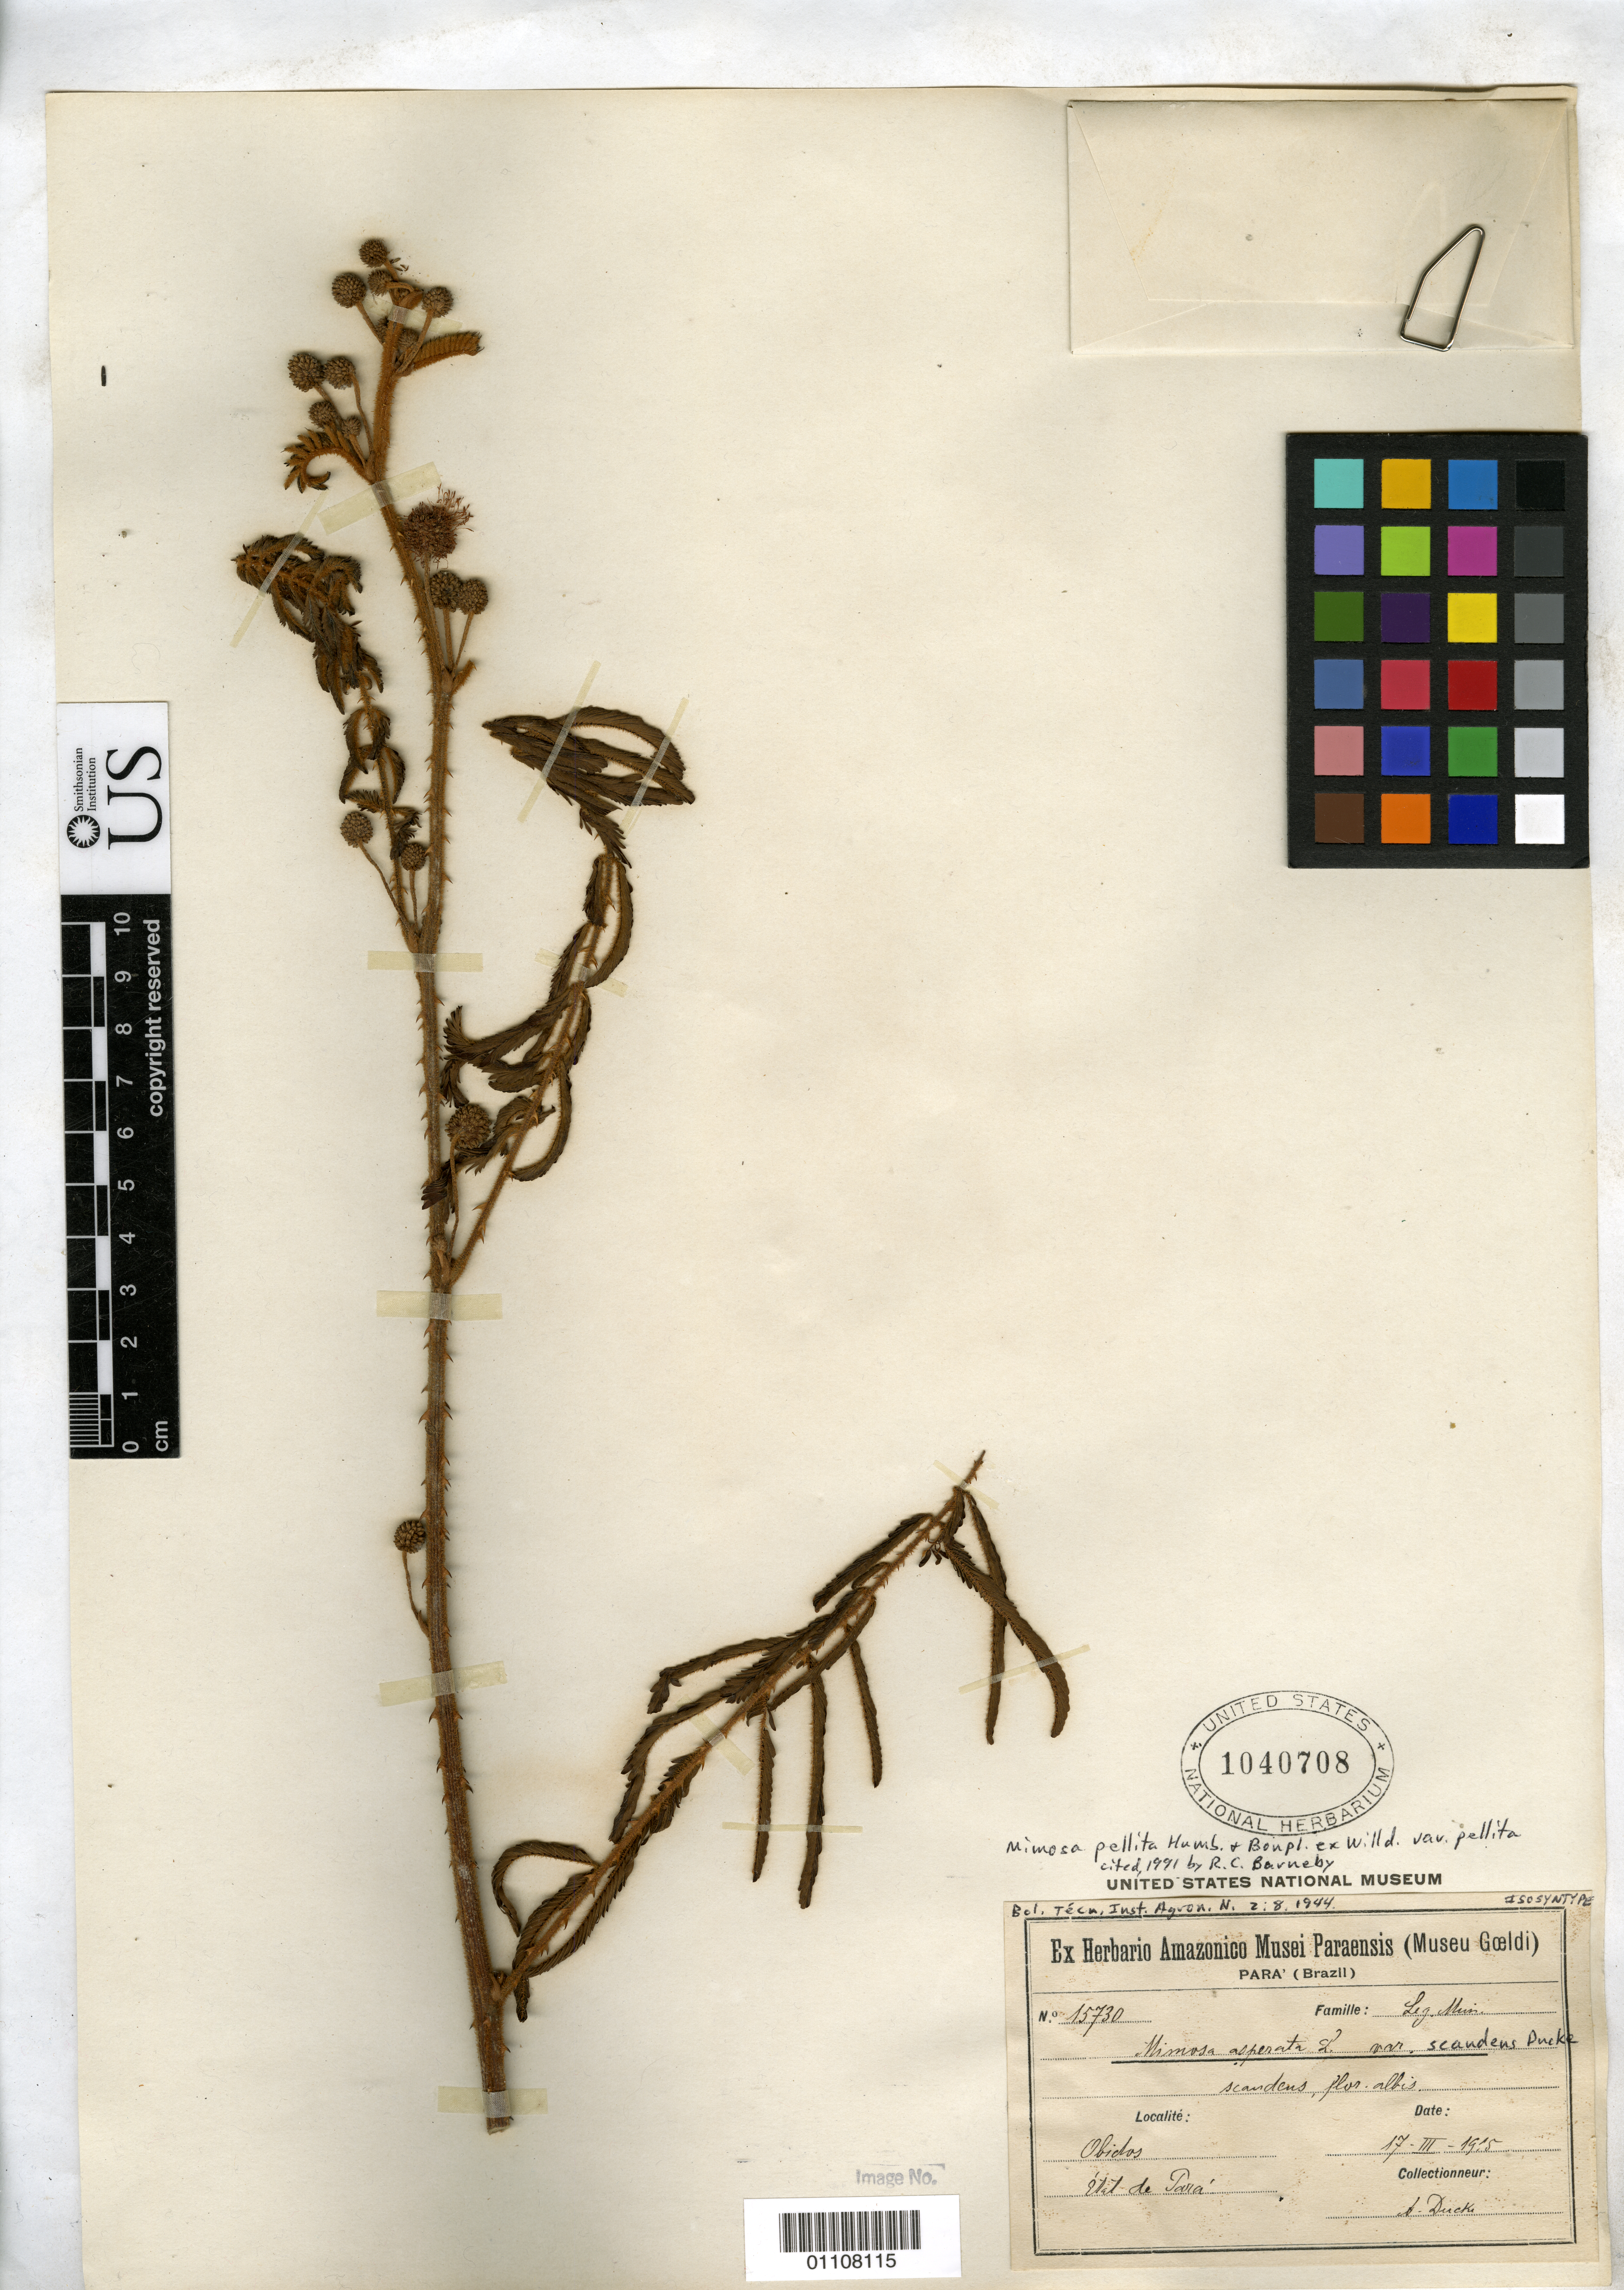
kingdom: Plantae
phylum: Tracheophyta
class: Magnoliopsida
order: Fabales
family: Fabaceae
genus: Mimosa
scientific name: Mimosa asperata var. scandens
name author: Ducke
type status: Isosyntype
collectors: A. Ducke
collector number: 15730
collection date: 1915-03-17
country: Brazil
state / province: Pará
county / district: Óbidos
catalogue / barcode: US 1040708